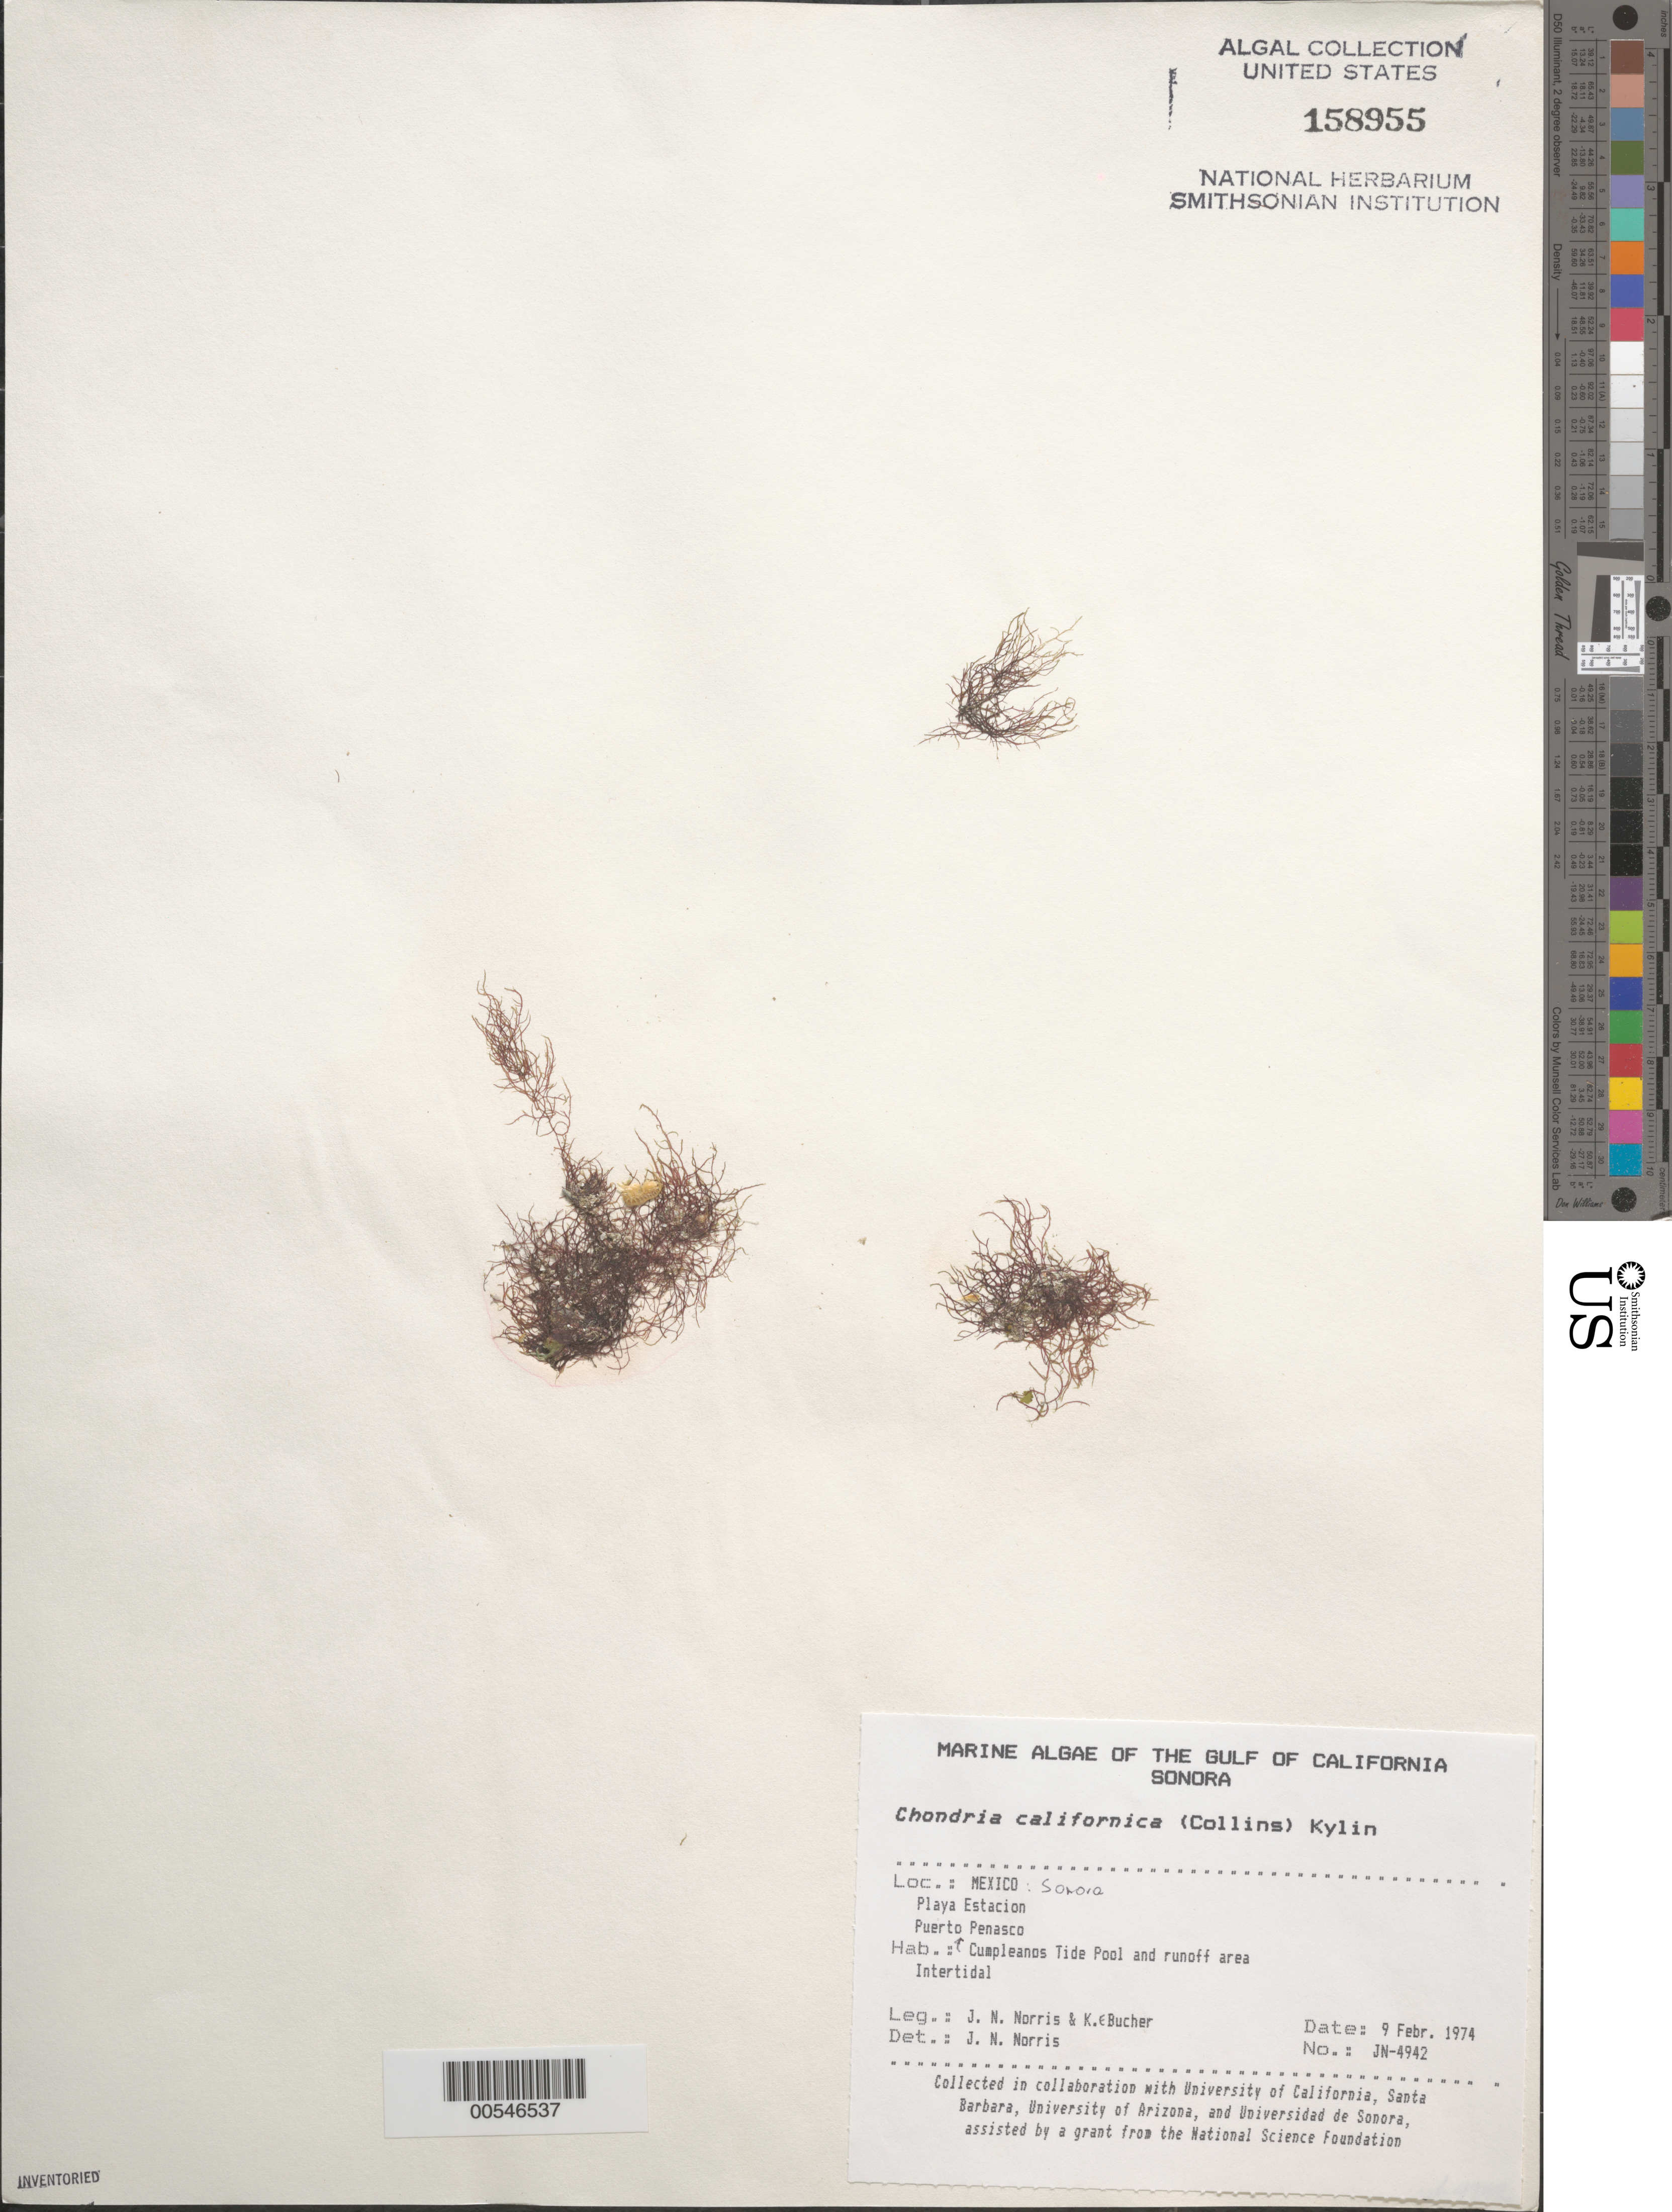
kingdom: Plantae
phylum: Rhodophyta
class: Florideophyceae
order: Ceramiales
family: Rhodomelaceae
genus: Chondria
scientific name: Chondria acrorhizophora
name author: Setch. & N.L. Gardner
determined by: Algae name updating Project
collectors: J. N. Norris & K. E. Bucher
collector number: JN-4942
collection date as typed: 09 Feb 1974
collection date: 1974-02-09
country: Mexico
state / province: Sonora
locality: Playa Estacion, Puerto Penasco, Cumpleanos tide pool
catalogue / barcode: US 158955